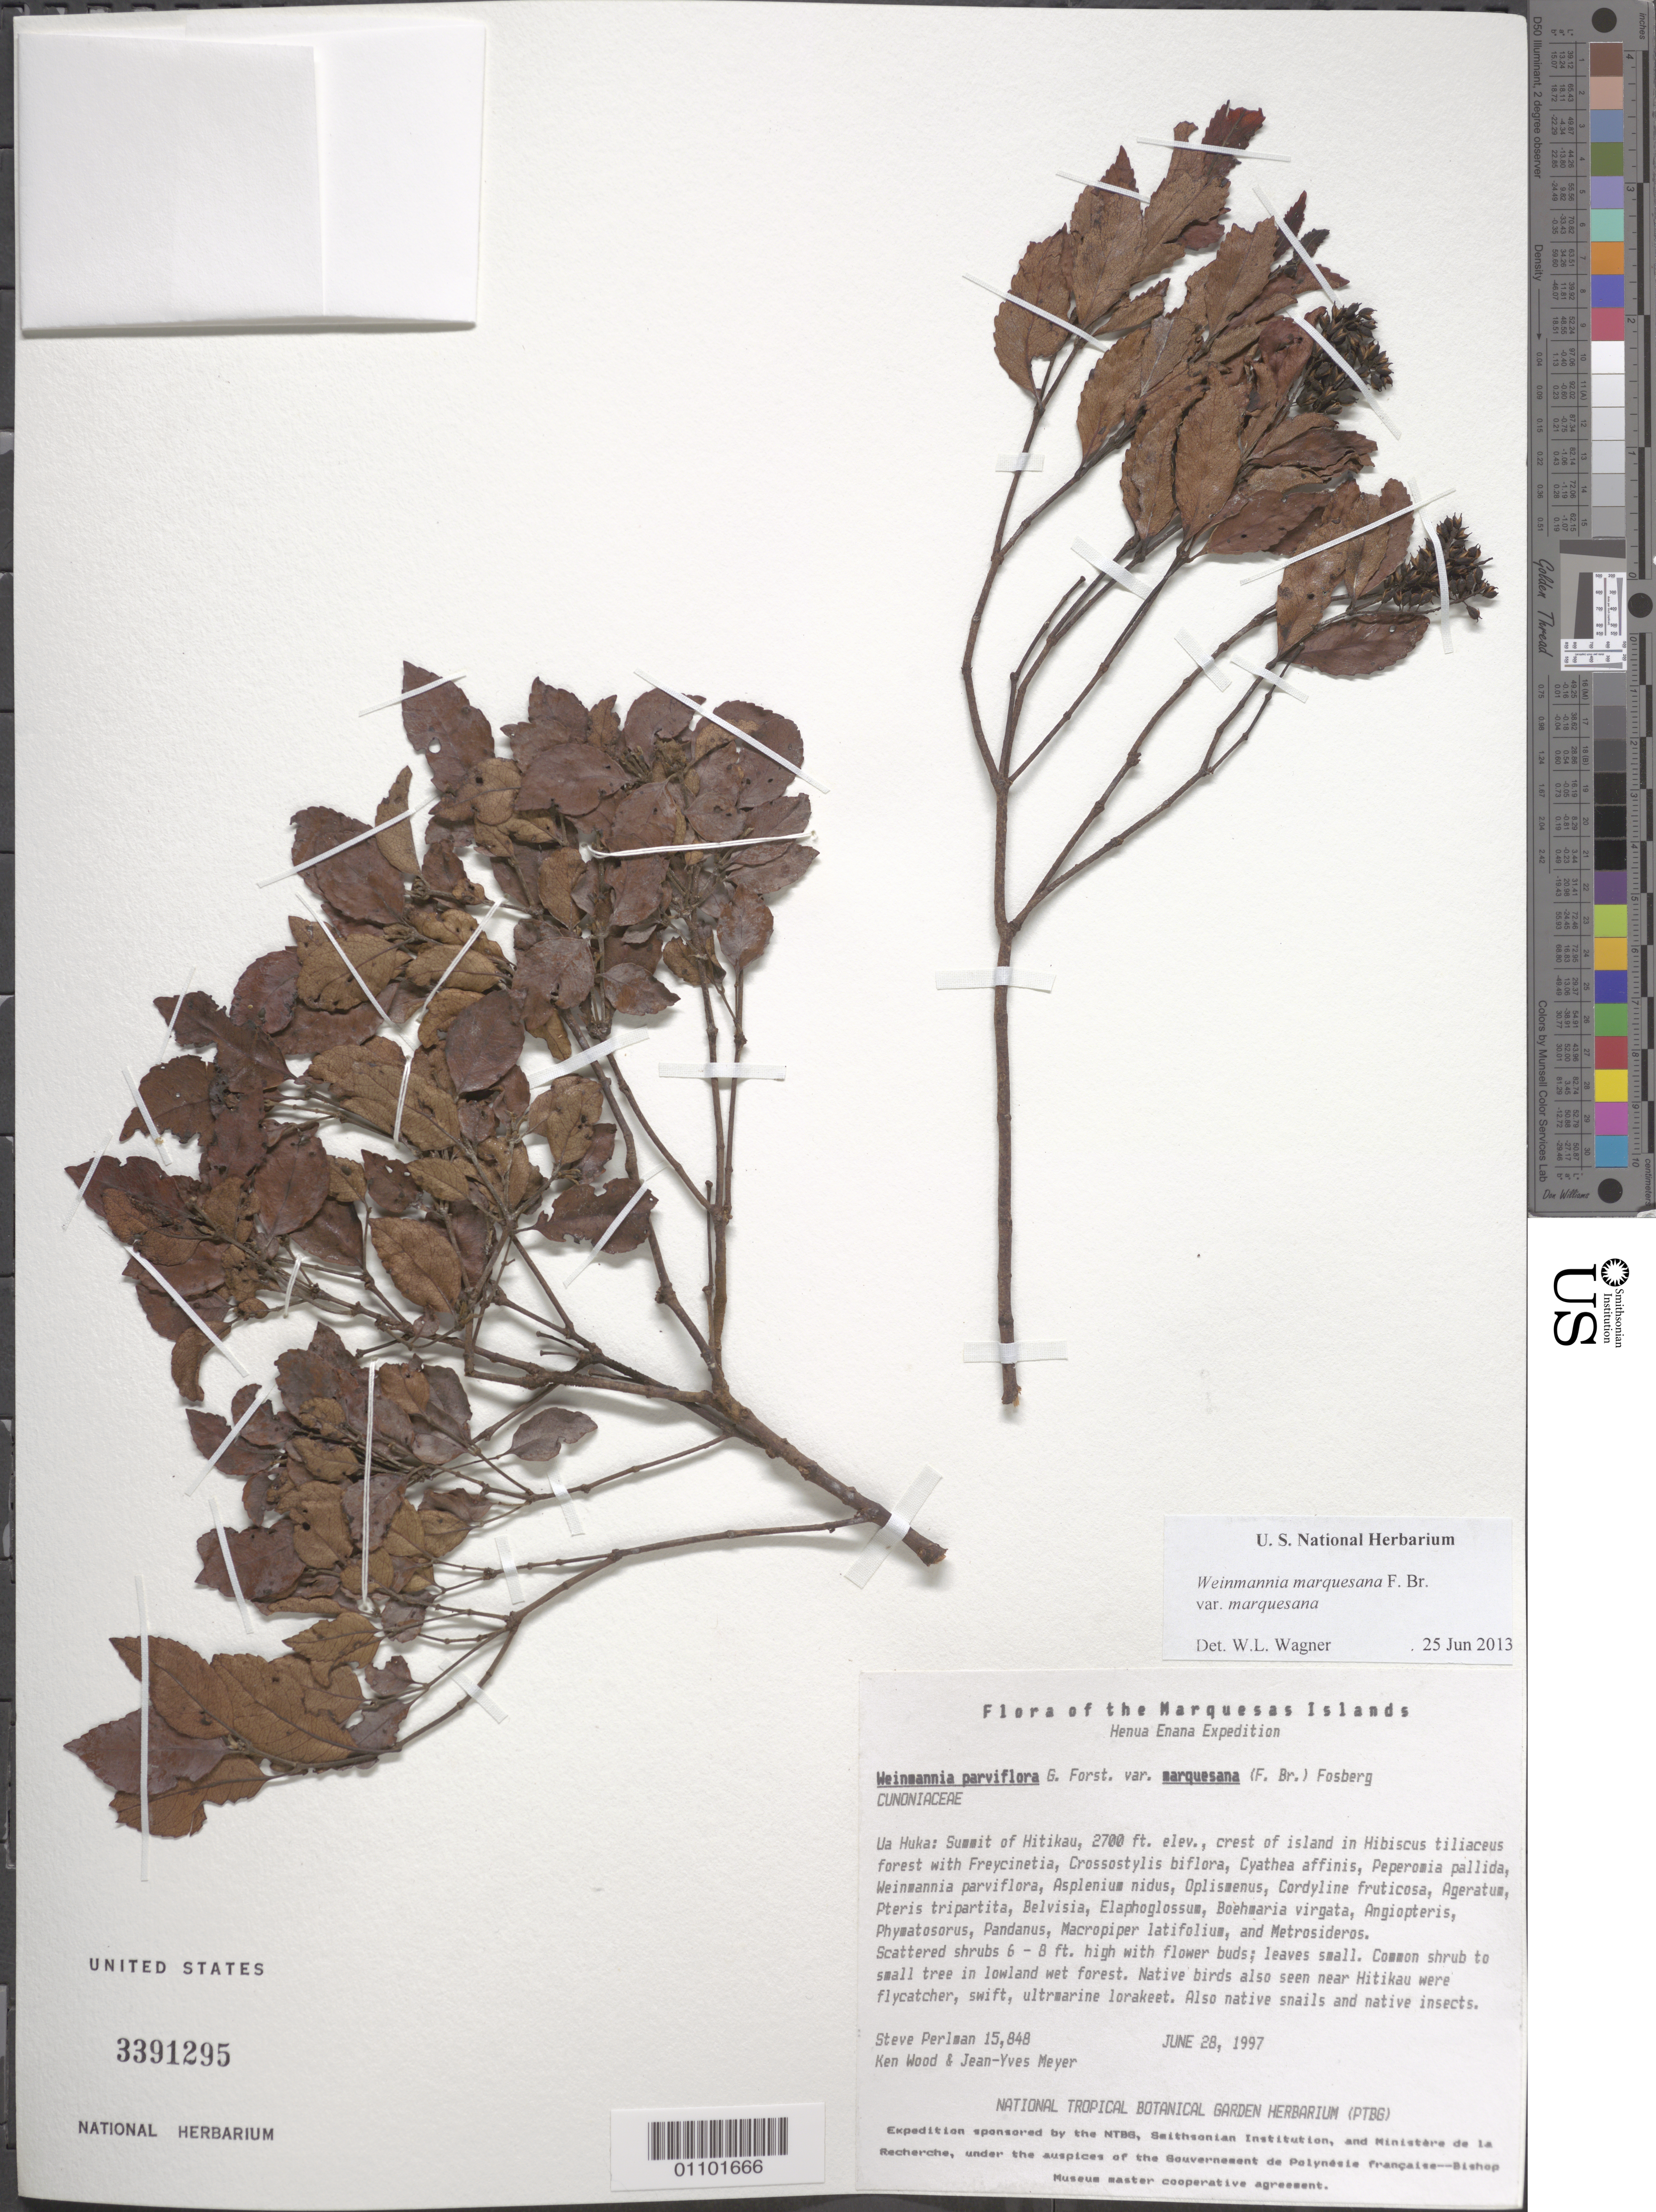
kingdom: Plantae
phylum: Tracheophyta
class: Magnoliopsida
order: Oxalidales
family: Cunoniaceae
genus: Pterophylla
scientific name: Pterophylla marquesana var. marquesana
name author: (F. Br.) Pillon & H.C. Hopkins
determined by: Wagner, W. L., (BOT), Smithsonian Institution - National Museum of Natural History (UNITED STATES)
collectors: S. P. Perlman, K. R. Wood & J.-Y. Meyer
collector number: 15848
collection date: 1997-06-28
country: French Polynesia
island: Ua Huka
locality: Summit of Hitikau, crest of island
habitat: Hibiscus tiliaceus lowland wet forest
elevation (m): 823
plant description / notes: Native birds also seen near Hitikau were flycatcher, swift, ultrmarine lorakeet, also native snails, and native insects.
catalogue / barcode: US 3391295